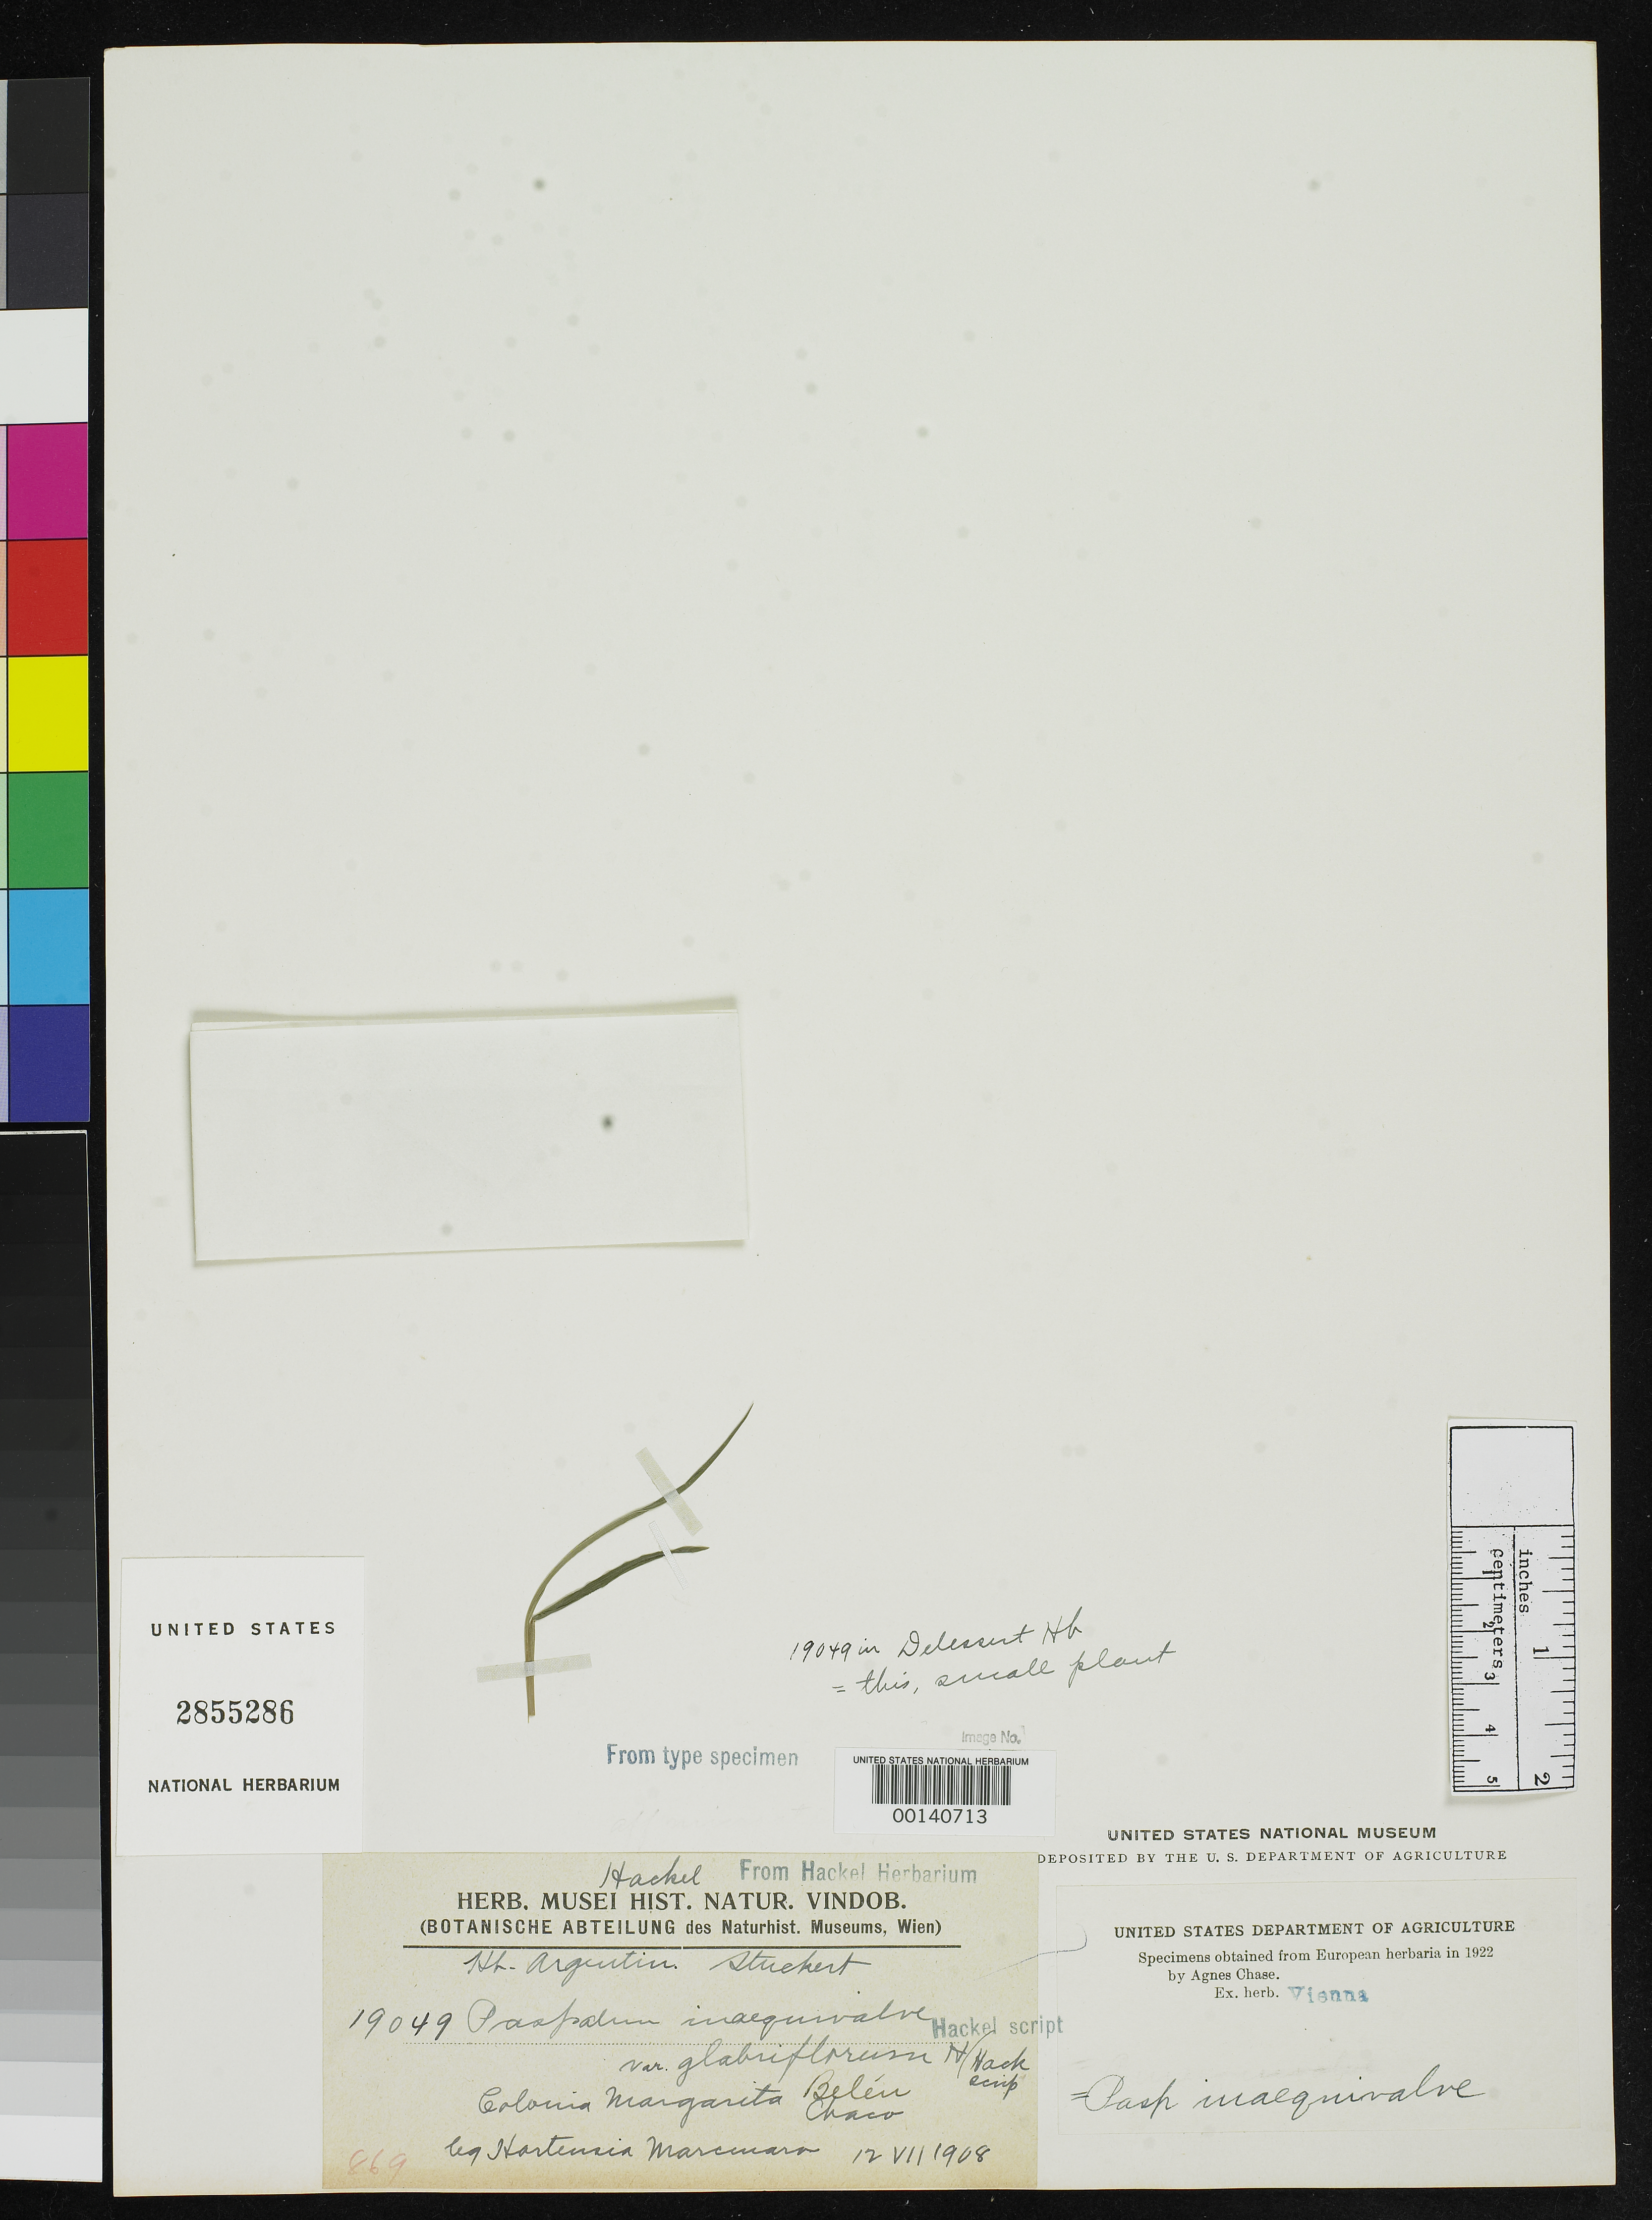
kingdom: Plantae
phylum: Tracheophyta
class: Liliopsida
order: Poales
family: Poaceae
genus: Paspalum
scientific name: Paspalum inaequivalve var. glabriflorum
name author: Hack. in Stuck.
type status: Type Fragment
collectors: H. Marcinara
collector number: Stuckert 19049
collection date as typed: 12 Jul 1908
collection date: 1908-07-12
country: Argentina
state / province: Chaco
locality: Colonia Margarita, Belem, Resistencia.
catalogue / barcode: US 2855286